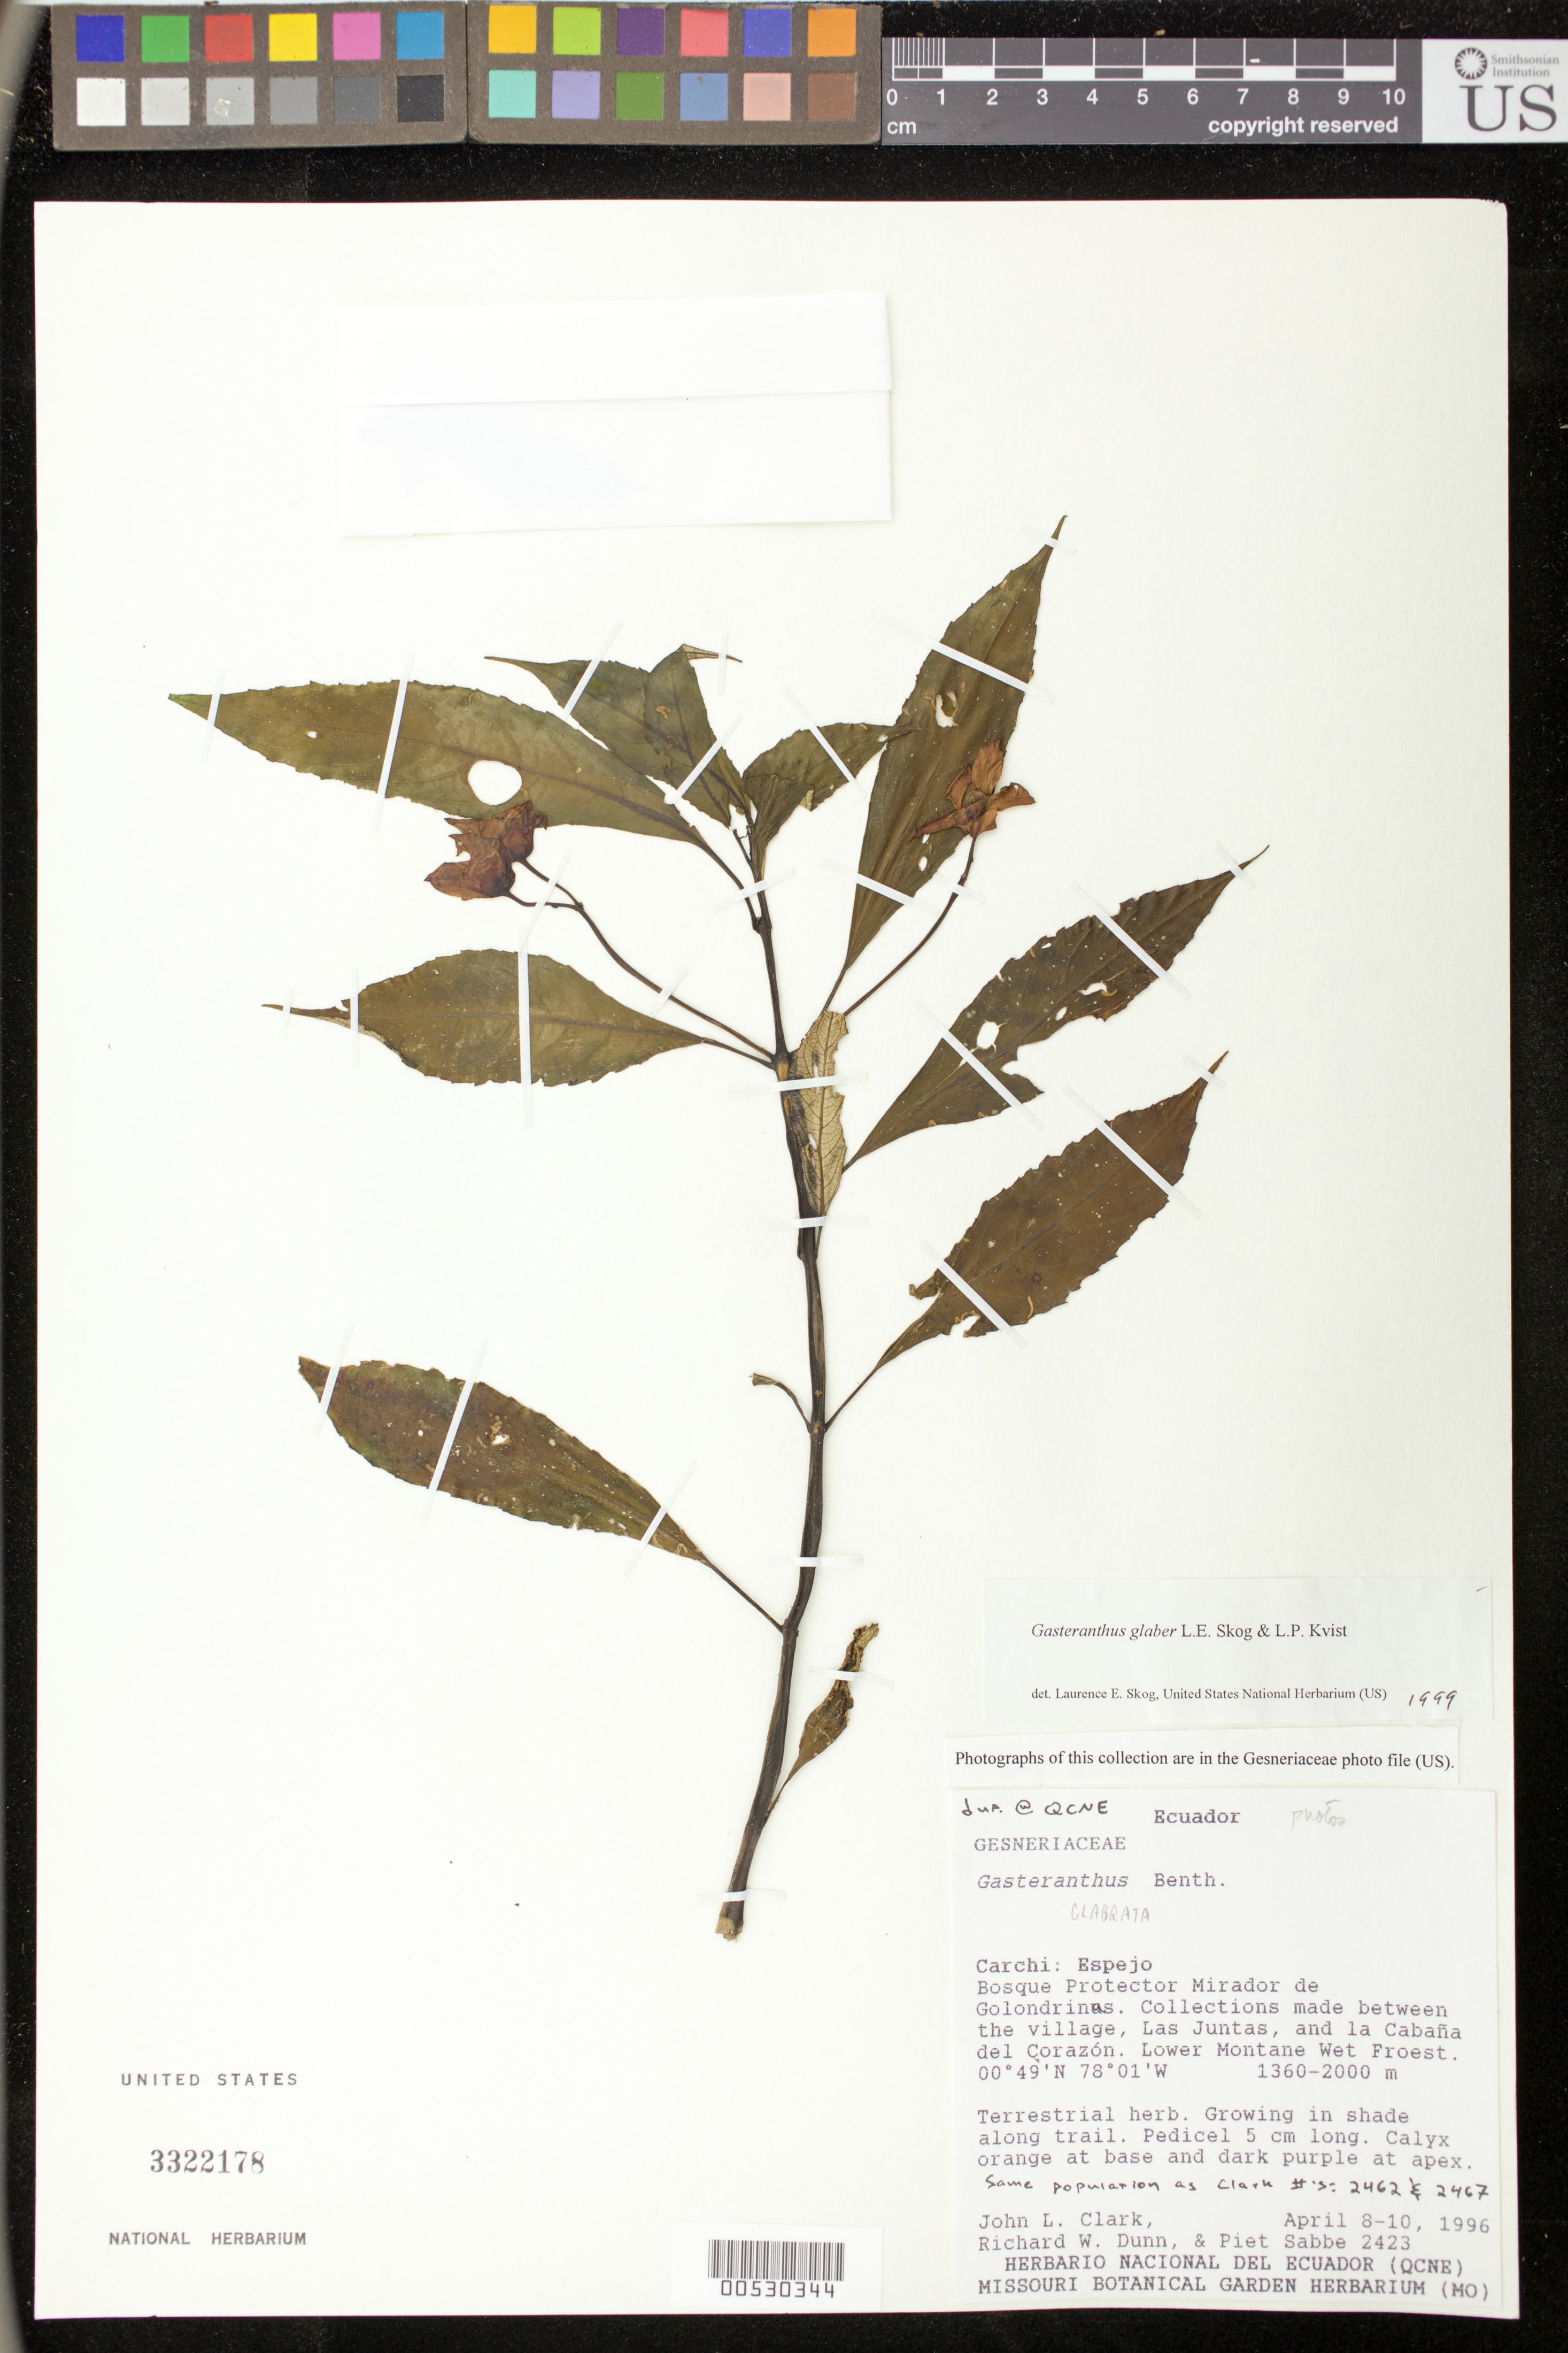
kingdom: Plantae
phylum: Tracheophyta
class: Magnoliopsida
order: Lamiales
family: Gesneriaceae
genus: Gasteranthus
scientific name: Gasteranthus glaber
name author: L.E. Skog & L.P. Kvist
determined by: Skog, Laurence E.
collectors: J. L. Clark, R. Dunn & P. Sabbe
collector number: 2423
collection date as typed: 8-10 Apr 1996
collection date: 1996-04-08/1996-04-10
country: Ecuador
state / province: Carchi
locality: Espejo; Bosque Protector Mirador de Golondrinas; between the village, Las Juntas, and la Cabaña del Corazón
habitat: Lower montane wet forest; growing in shade along trail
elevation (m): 1360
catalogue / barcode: US 3322178